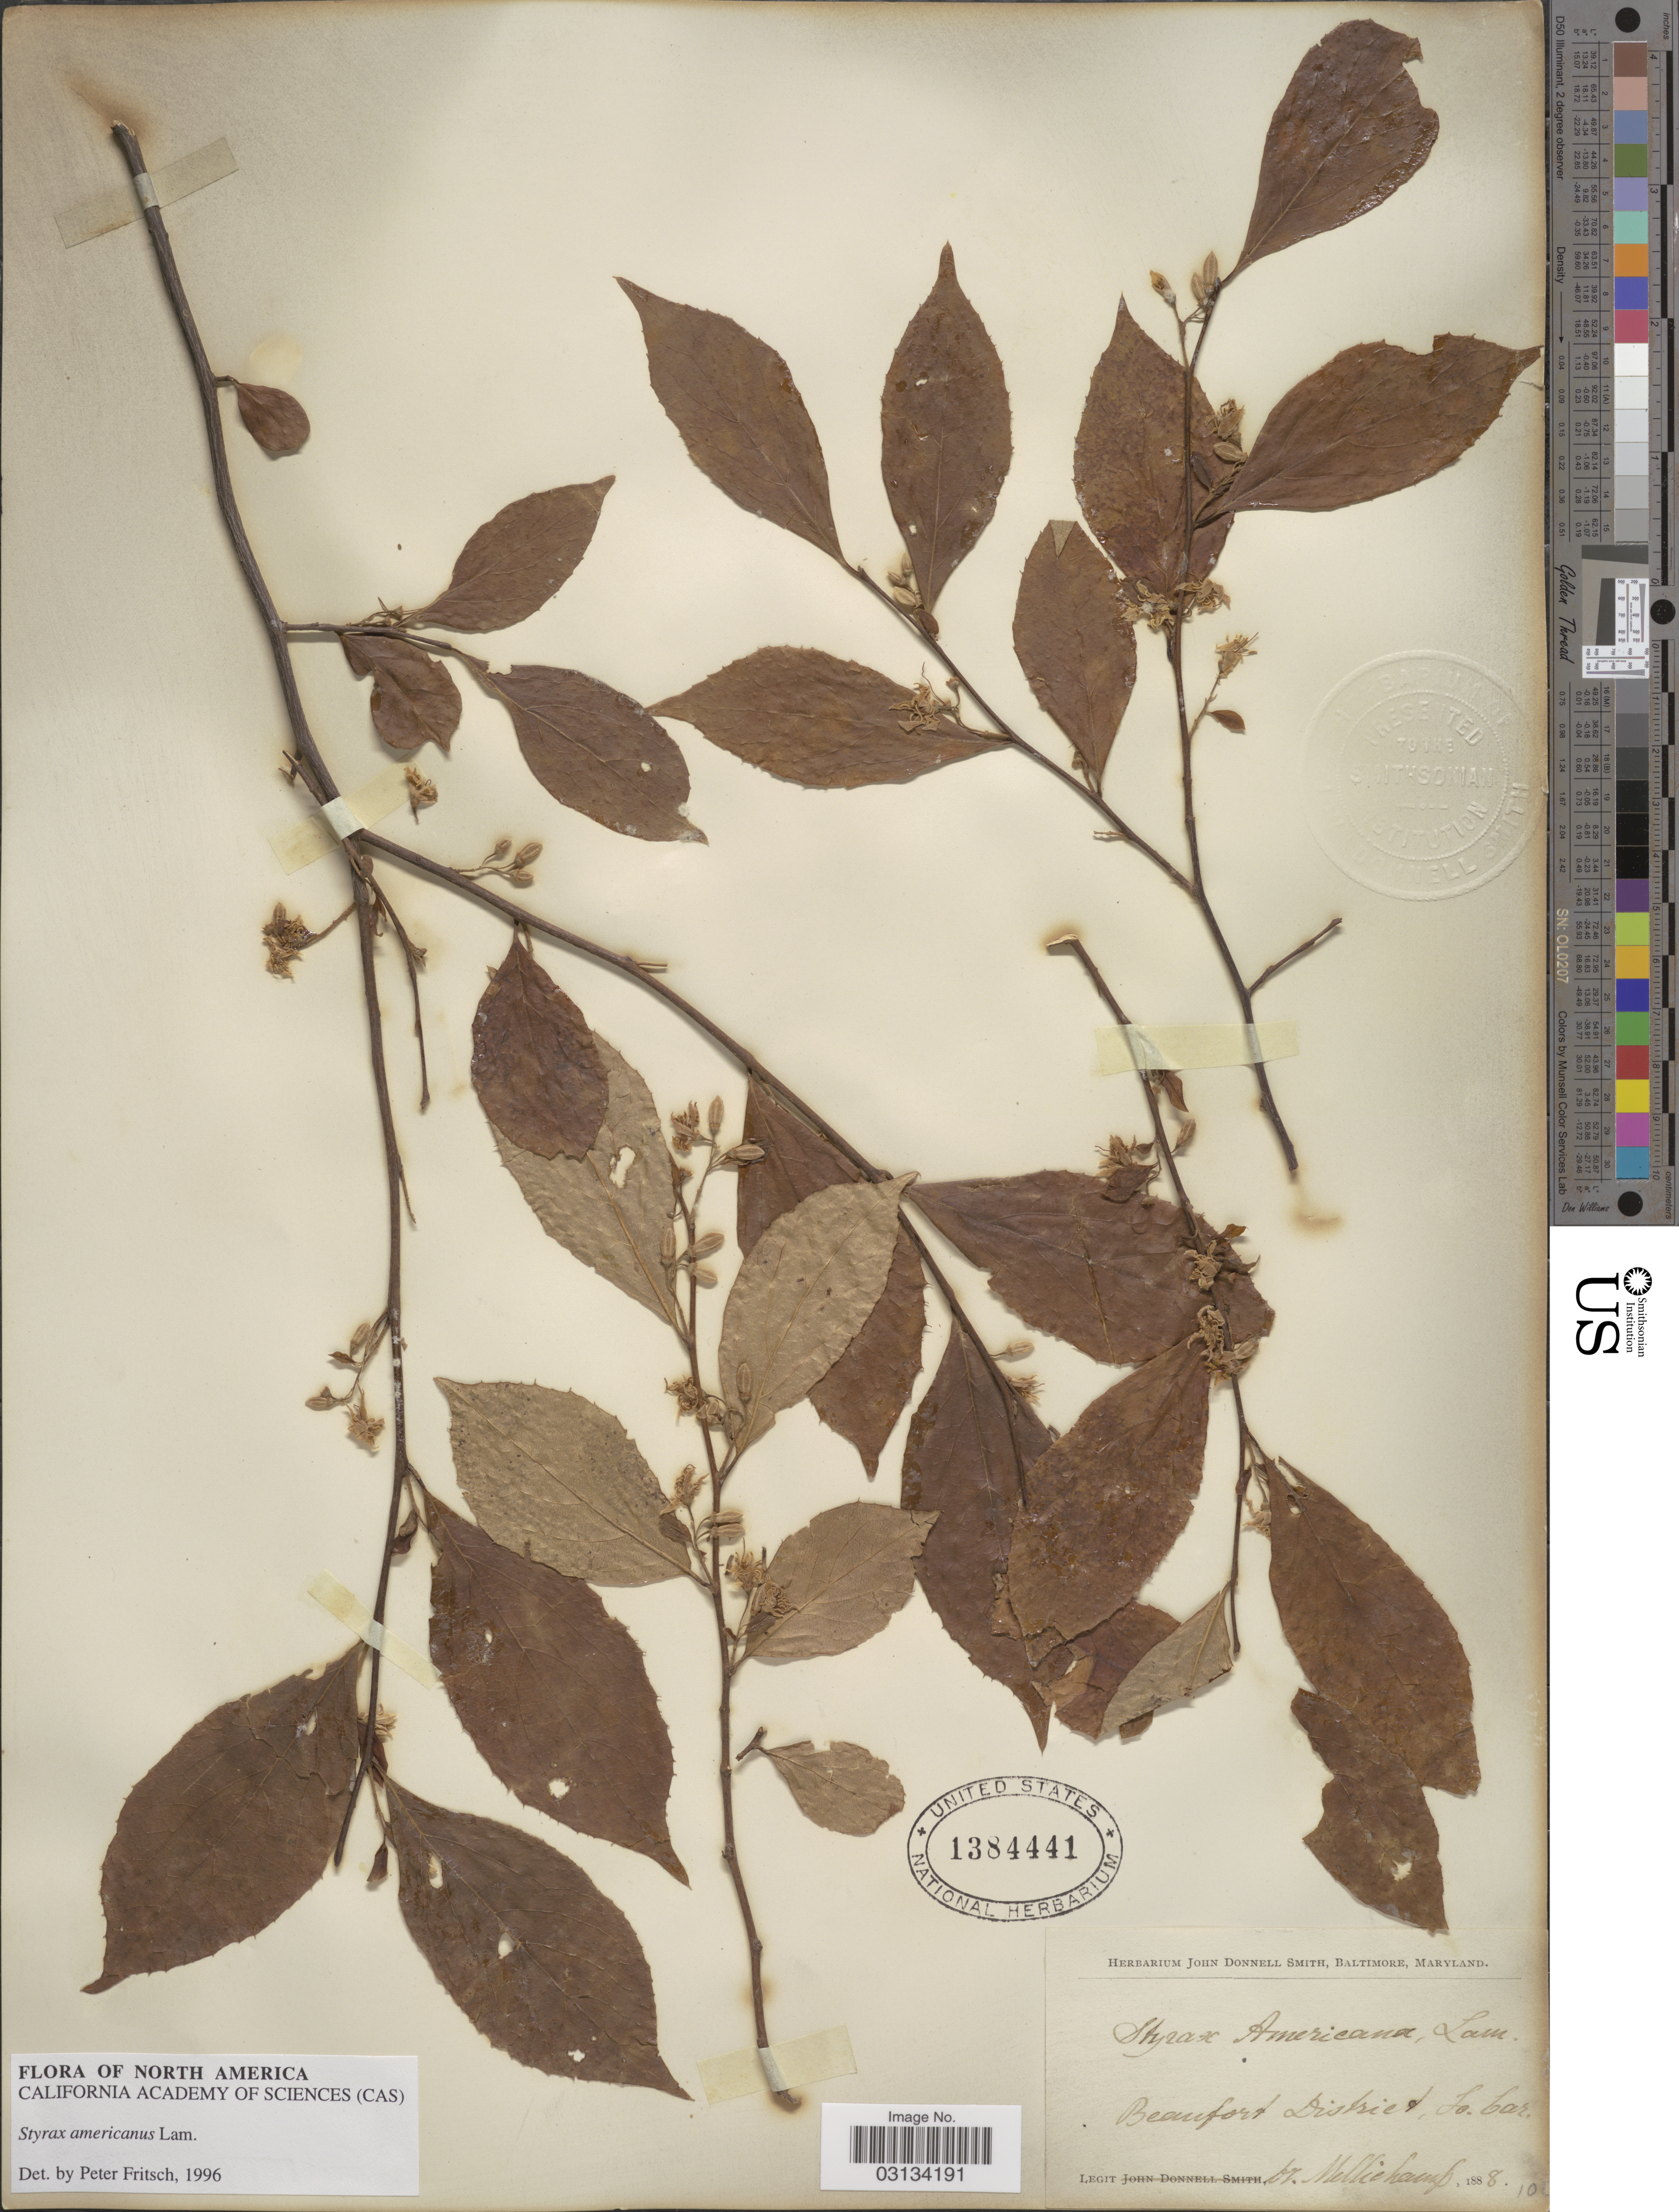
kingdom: Plantae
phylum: Tracheophyta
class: Magnoliopsida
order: Ericales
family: Styracaceae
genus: Styrax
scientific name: Styrax americanus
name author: Lam.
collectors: -. Mellichamp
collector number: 10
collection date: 1888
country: United States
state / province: South Carolina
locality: Beaufort District, So. Car.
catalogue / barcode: US 1384441